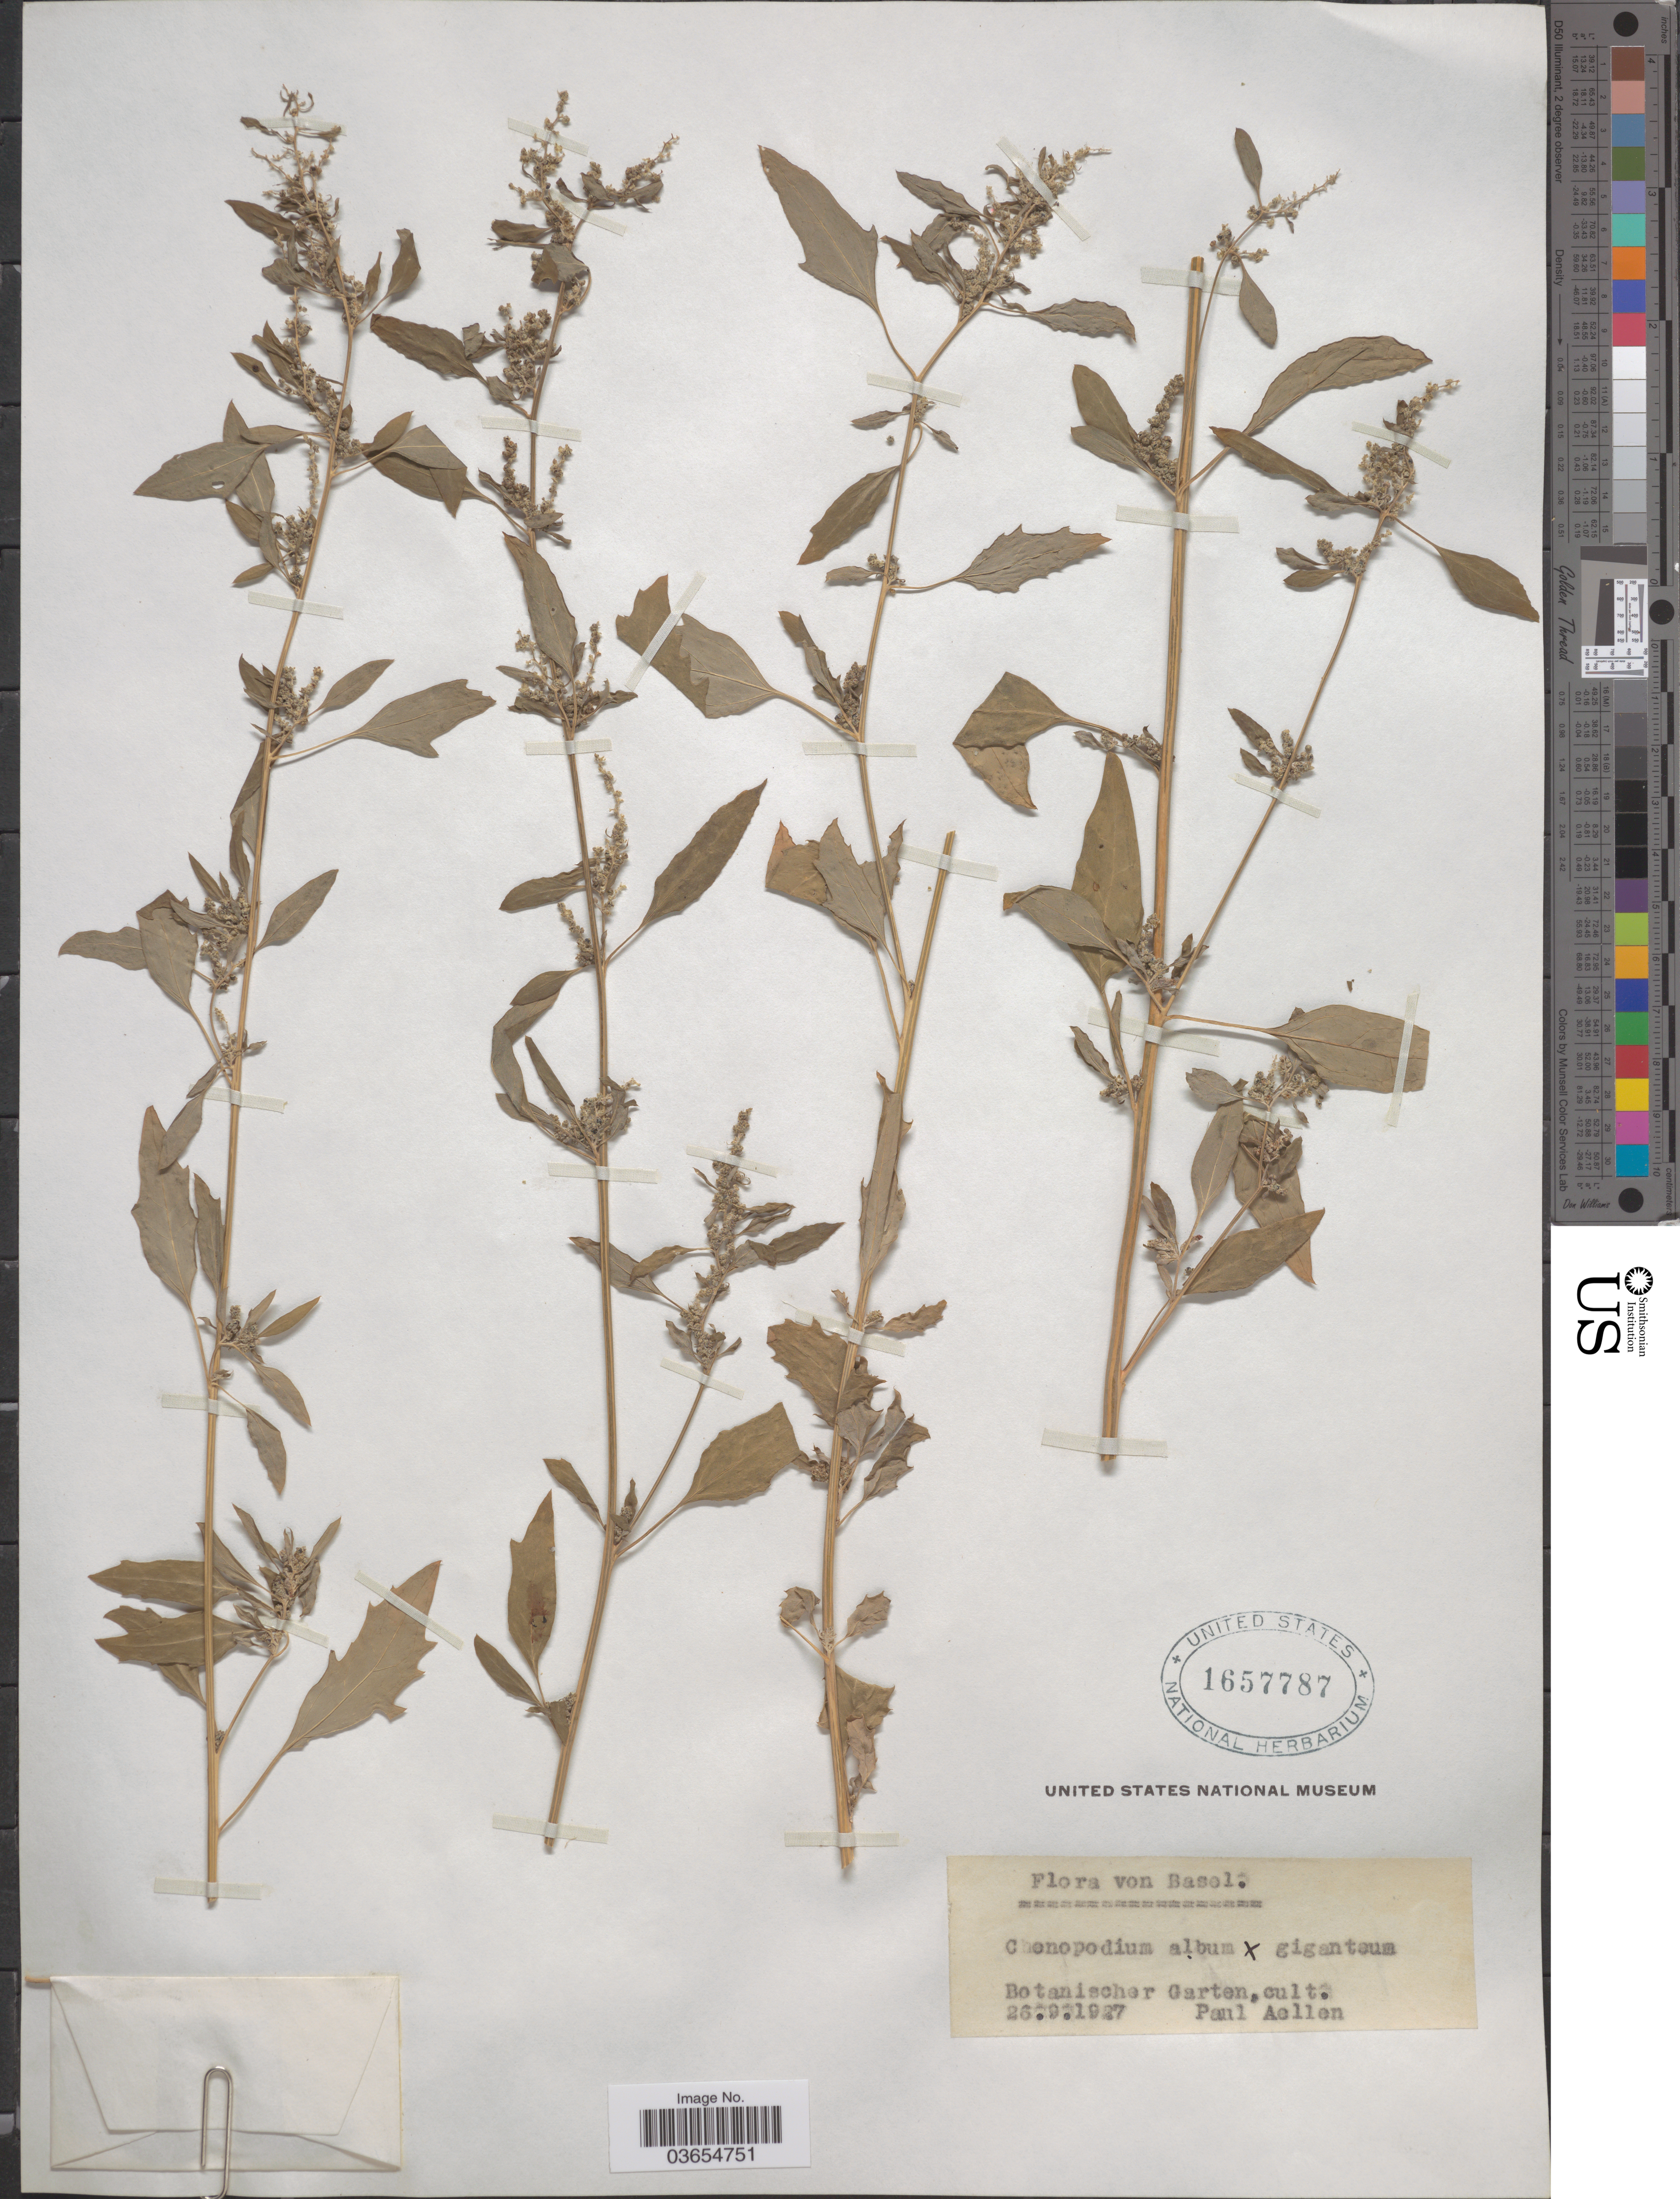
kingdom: Plantae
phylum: Tracheophyta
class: Magnoliopsida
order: Caryophyllales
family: Amaranthaceae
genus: Chenopodium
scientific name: Chenopodium album x C. giganteum D. Don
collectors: P. Aellen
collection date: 1927-09-26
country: Switzerland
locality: Basel. Botanischer Garten. cult.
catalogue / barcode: US 1657787